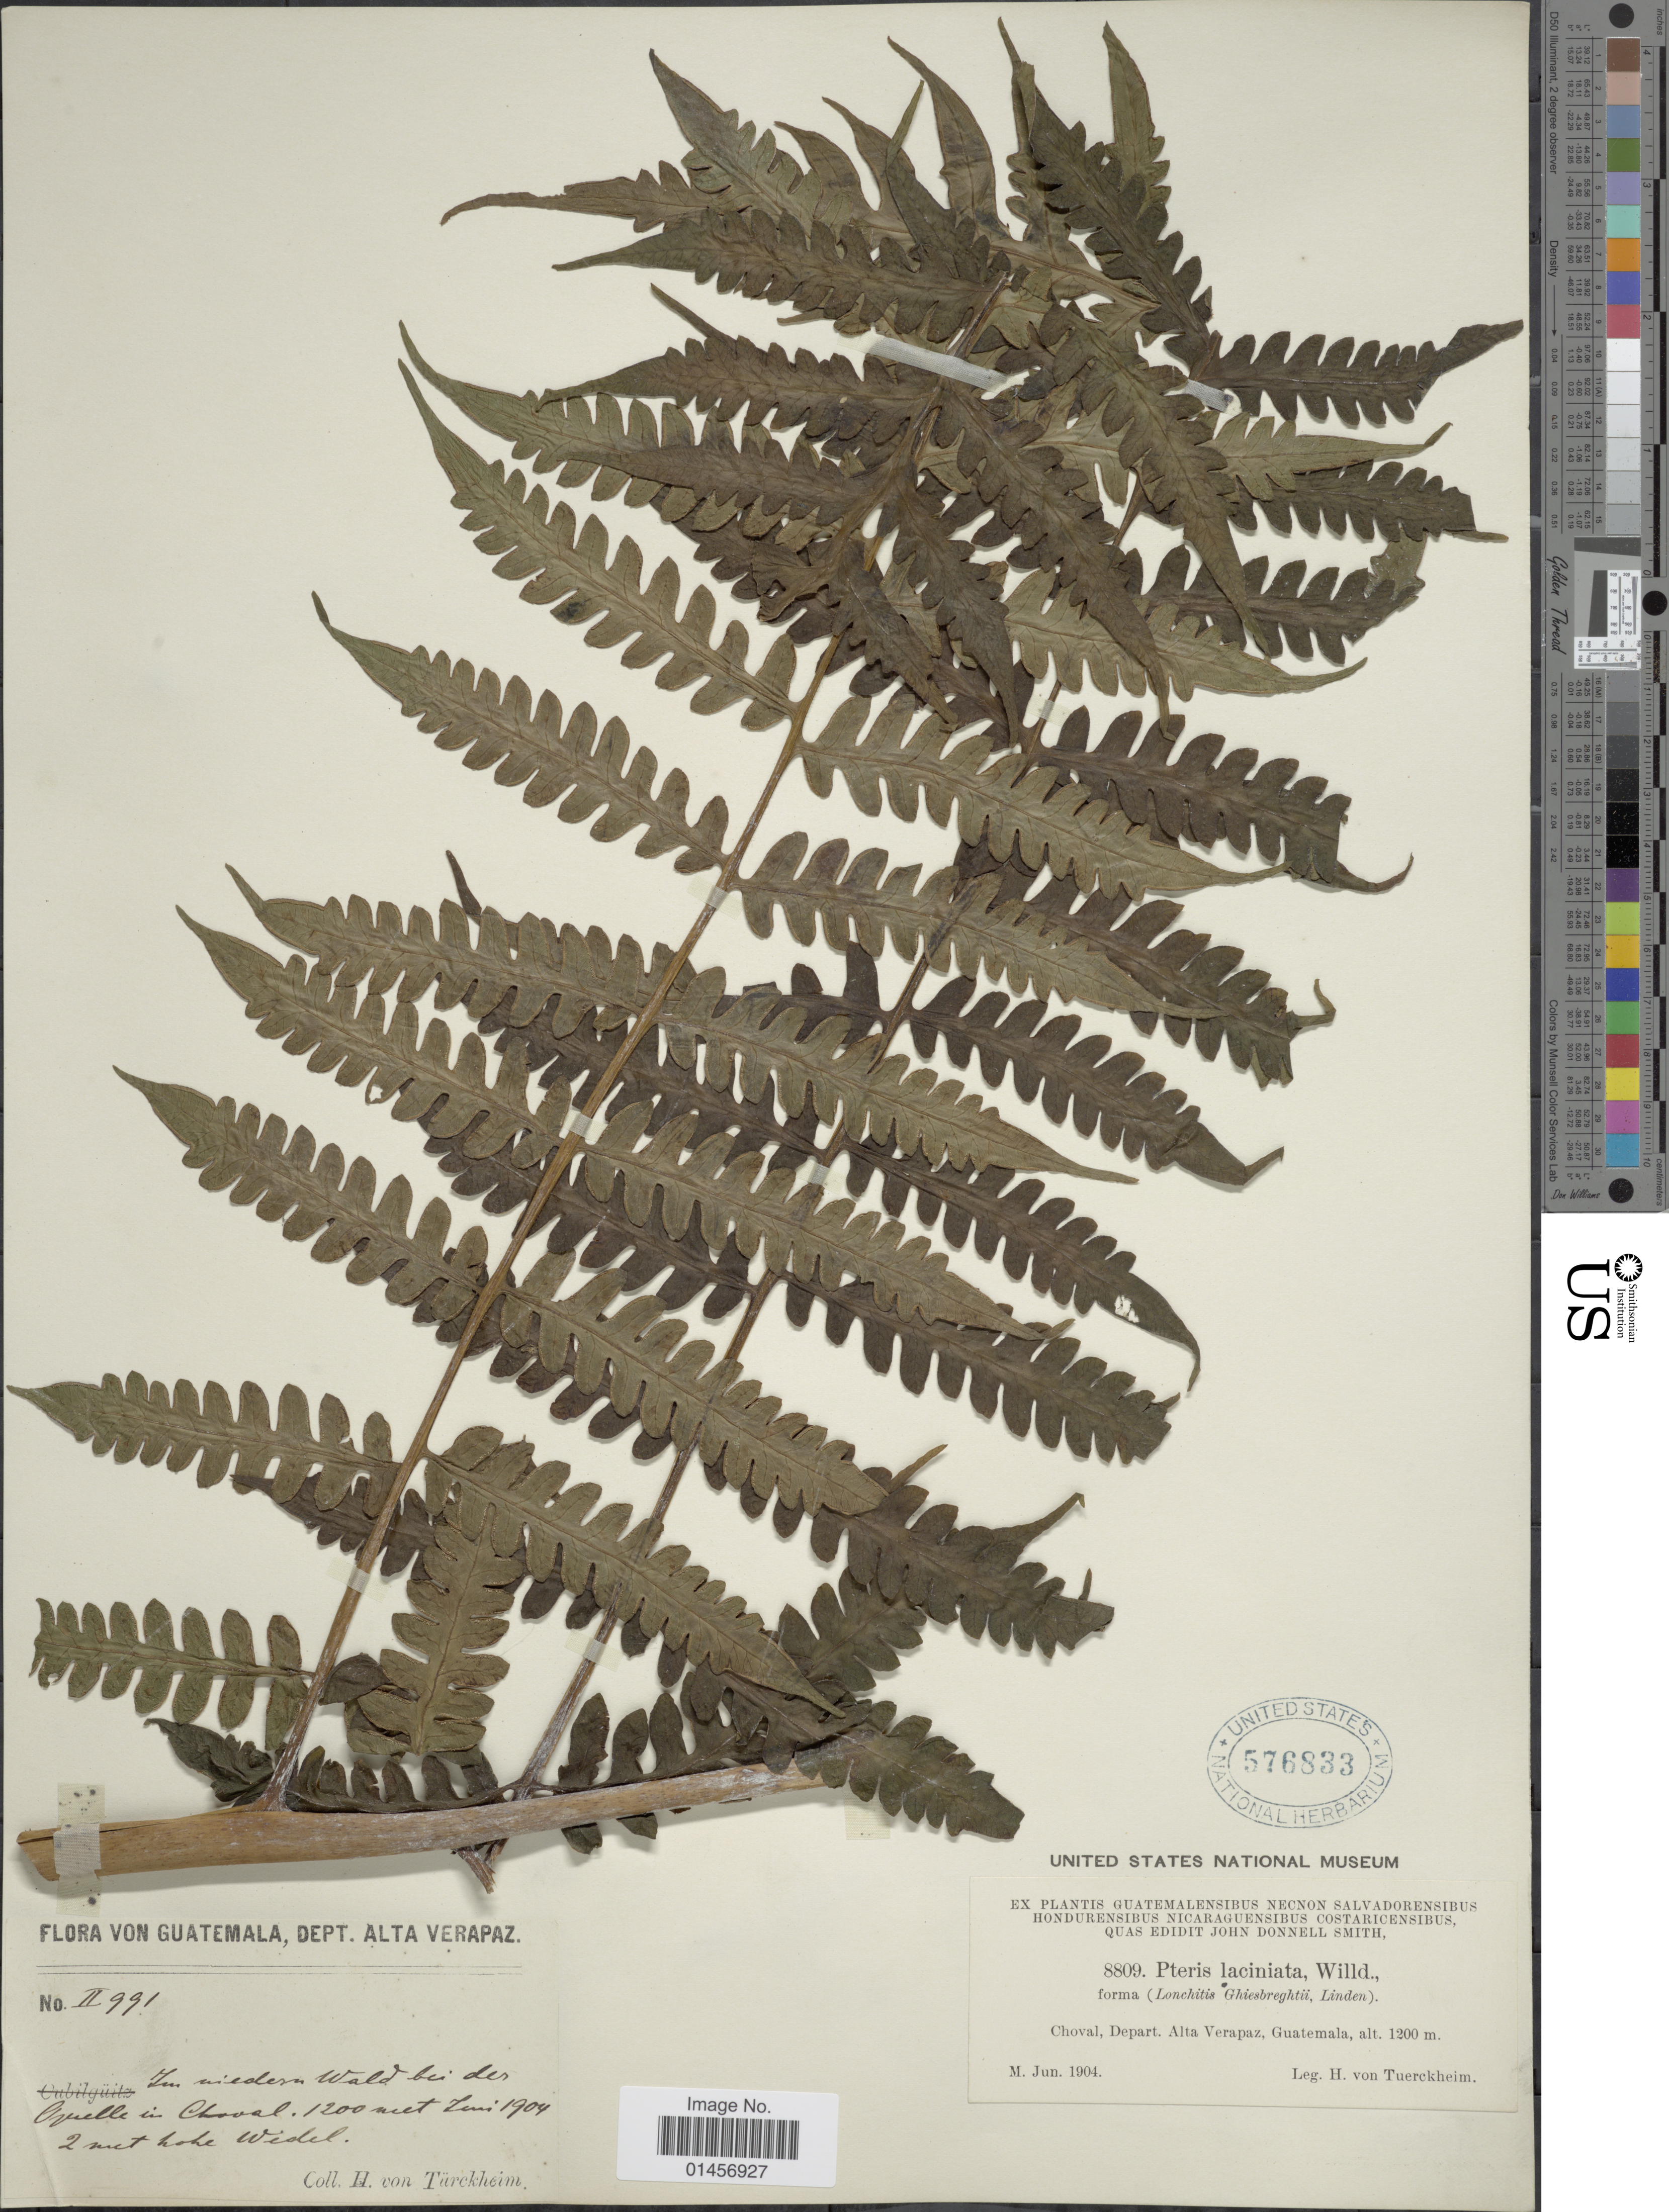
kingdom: Plantae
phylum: Tracheophyta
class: Polypodiopsida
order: Polypodiales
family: Lonchitidaceae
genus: Lonchitis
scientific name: Lonchitis hirsuta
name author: L.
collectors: H. von Türckheim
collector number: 8809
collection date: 1904-06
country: Guatemala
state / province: Alta Verapaz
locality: Choval, Depart. Alta Verapaz, Guatemala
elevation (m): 1200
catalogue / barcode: US 576833